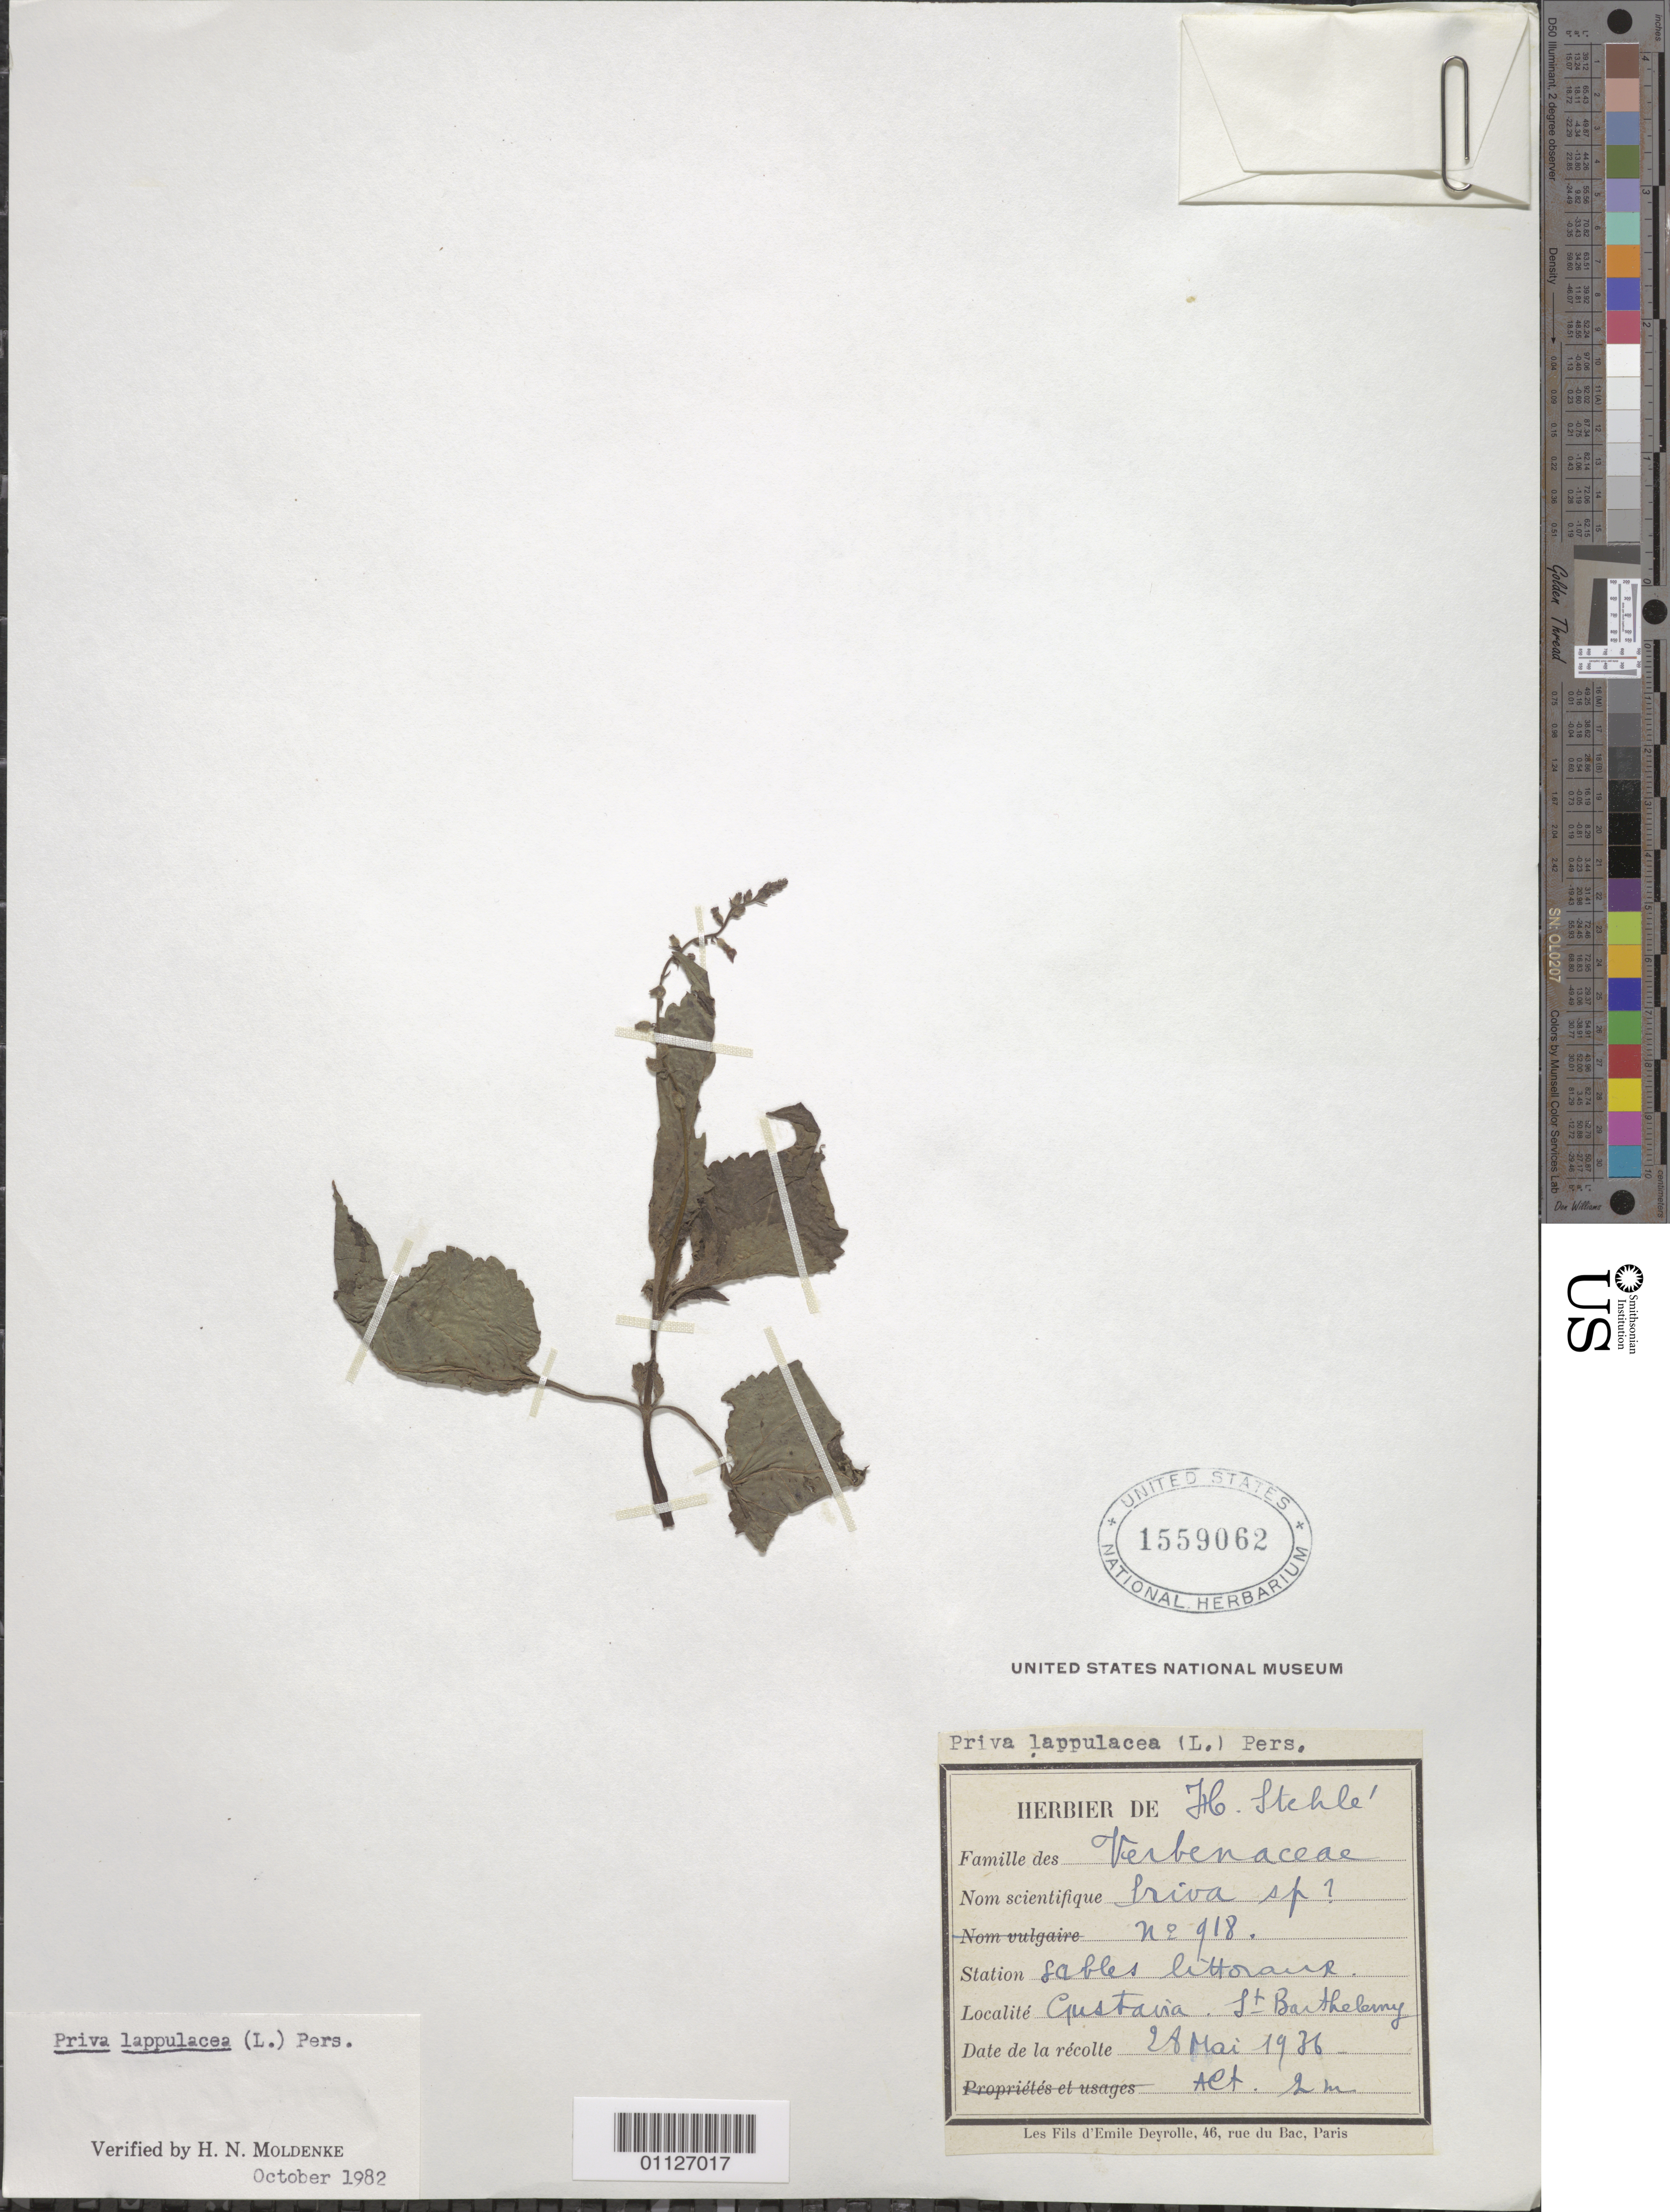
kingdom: Plantae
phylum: Tracheophyta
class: Magnoliopsida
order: Lamiales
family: Verbenaceae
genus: Priva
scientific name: Priva lappulacea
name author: (L.) Pers.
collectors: H. Stehlé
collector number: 918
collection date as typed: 28 May 1936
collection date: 1936-05-28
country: Saint Barthélemy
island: St. Barthélemy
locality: Gustavia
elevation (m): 2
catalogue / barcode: US 1559062